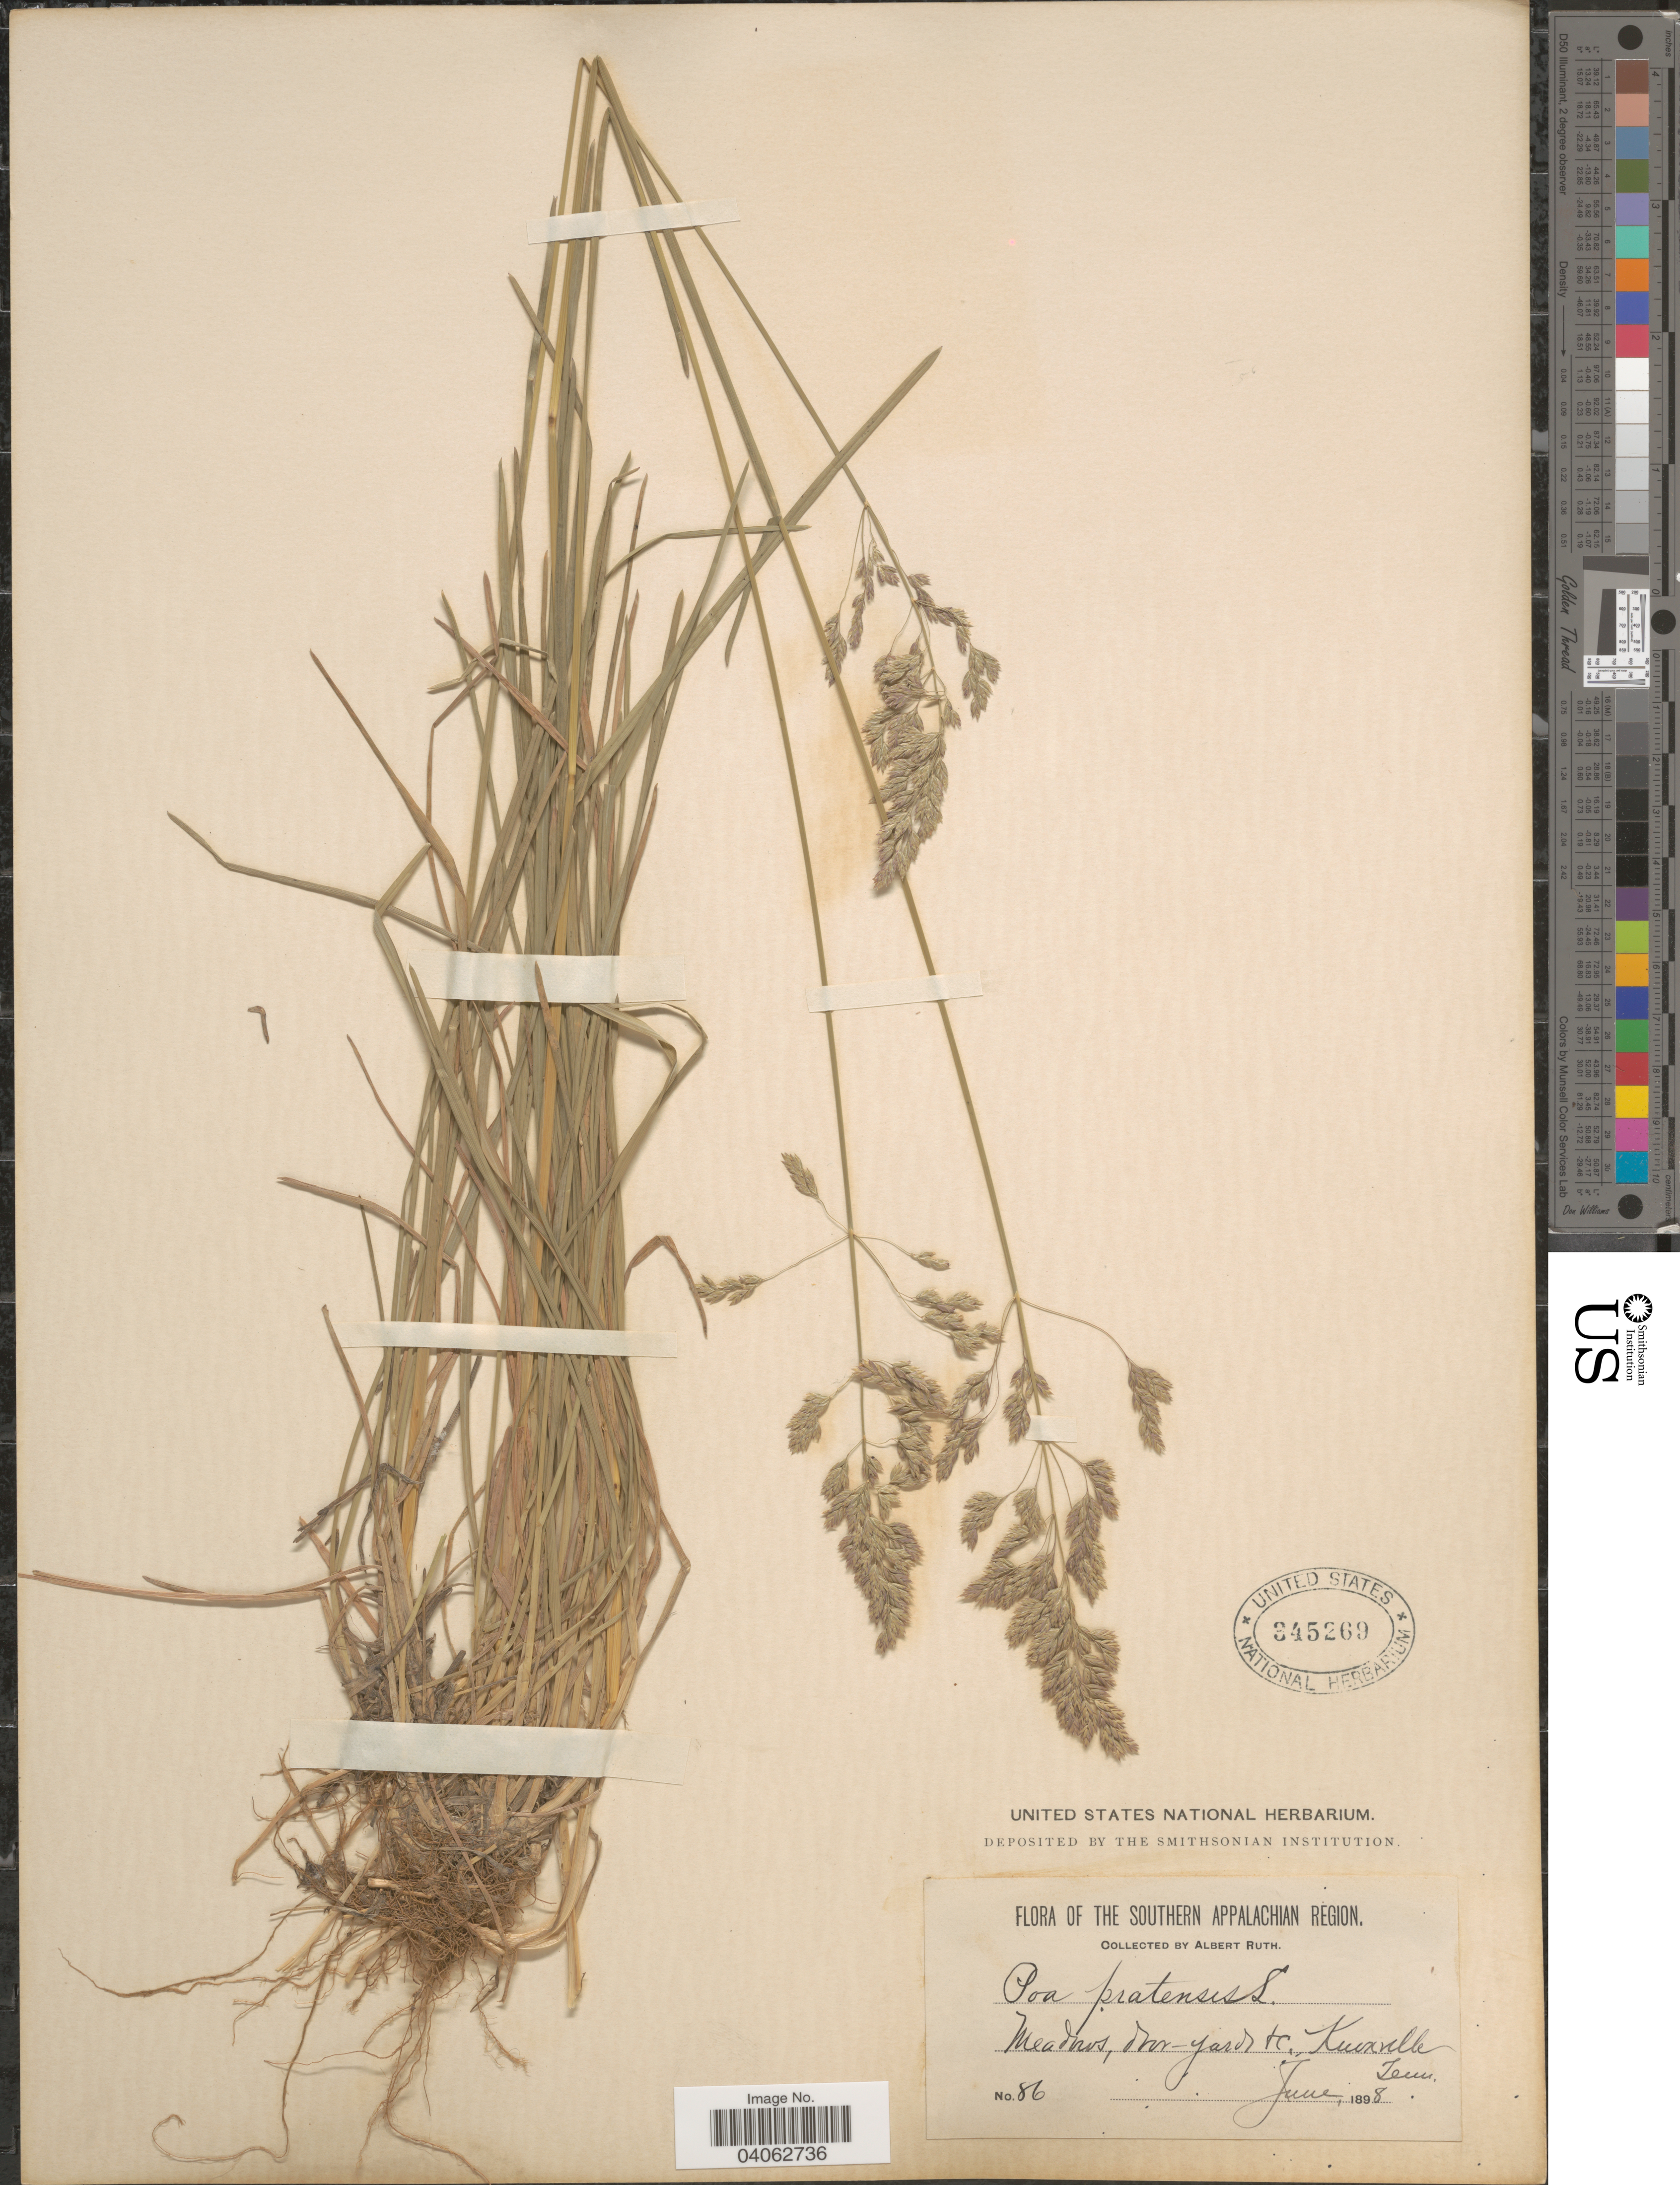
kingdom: Plantae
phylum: Tracheophyta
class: Liliopsida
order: Poales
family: Poaceae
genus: Poa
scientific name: Poa pratensis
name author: L.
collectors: A. Ruth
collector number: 86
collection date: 1898-06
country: United States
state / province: Tennessee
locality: The Southern Appalachian Region. Knoxville.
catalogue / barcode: US 345269